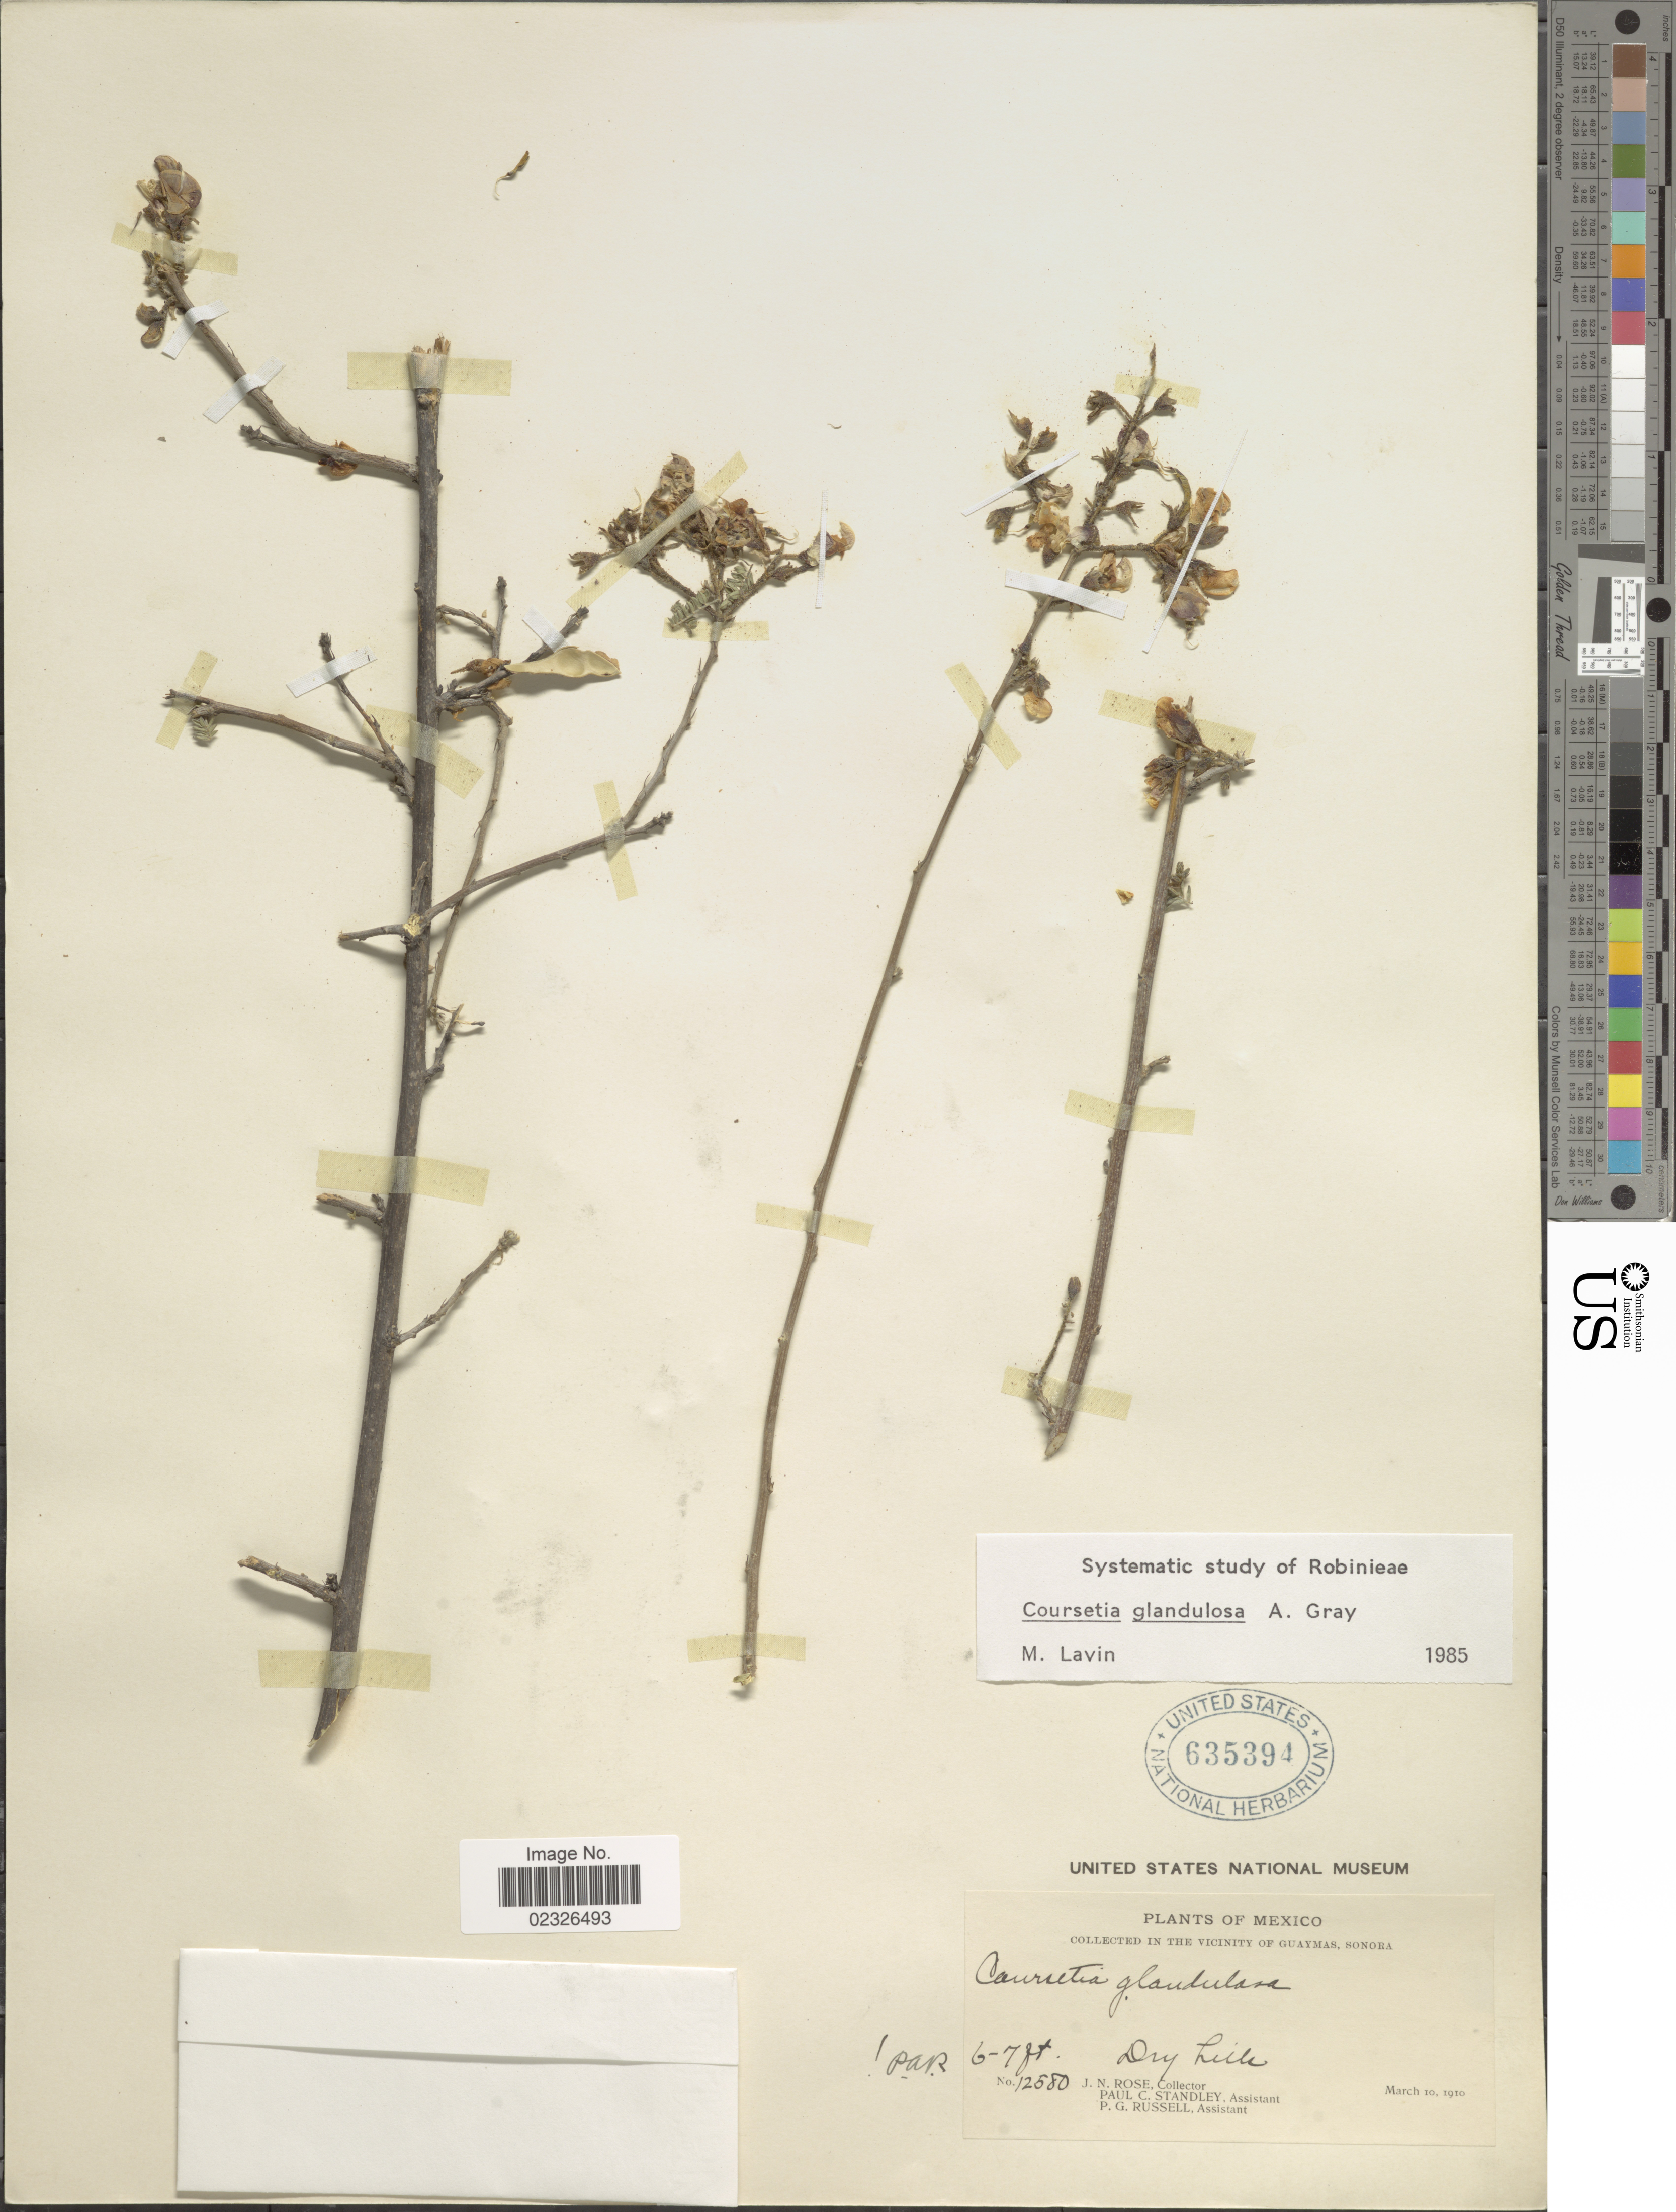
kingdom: Plantae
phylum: Tracheophyta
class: Magnoliopsida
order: Fabales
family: Fabaceae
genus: Coursetia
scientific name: Coursetia glandulosa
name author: A. Gray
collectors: J. N. Rose, P. C. Standley & P. G. Russell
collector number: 12580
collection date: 1910-03-10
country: Mexico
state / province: Sonora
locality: Vicinity of Guaymas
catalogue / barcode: US 635394